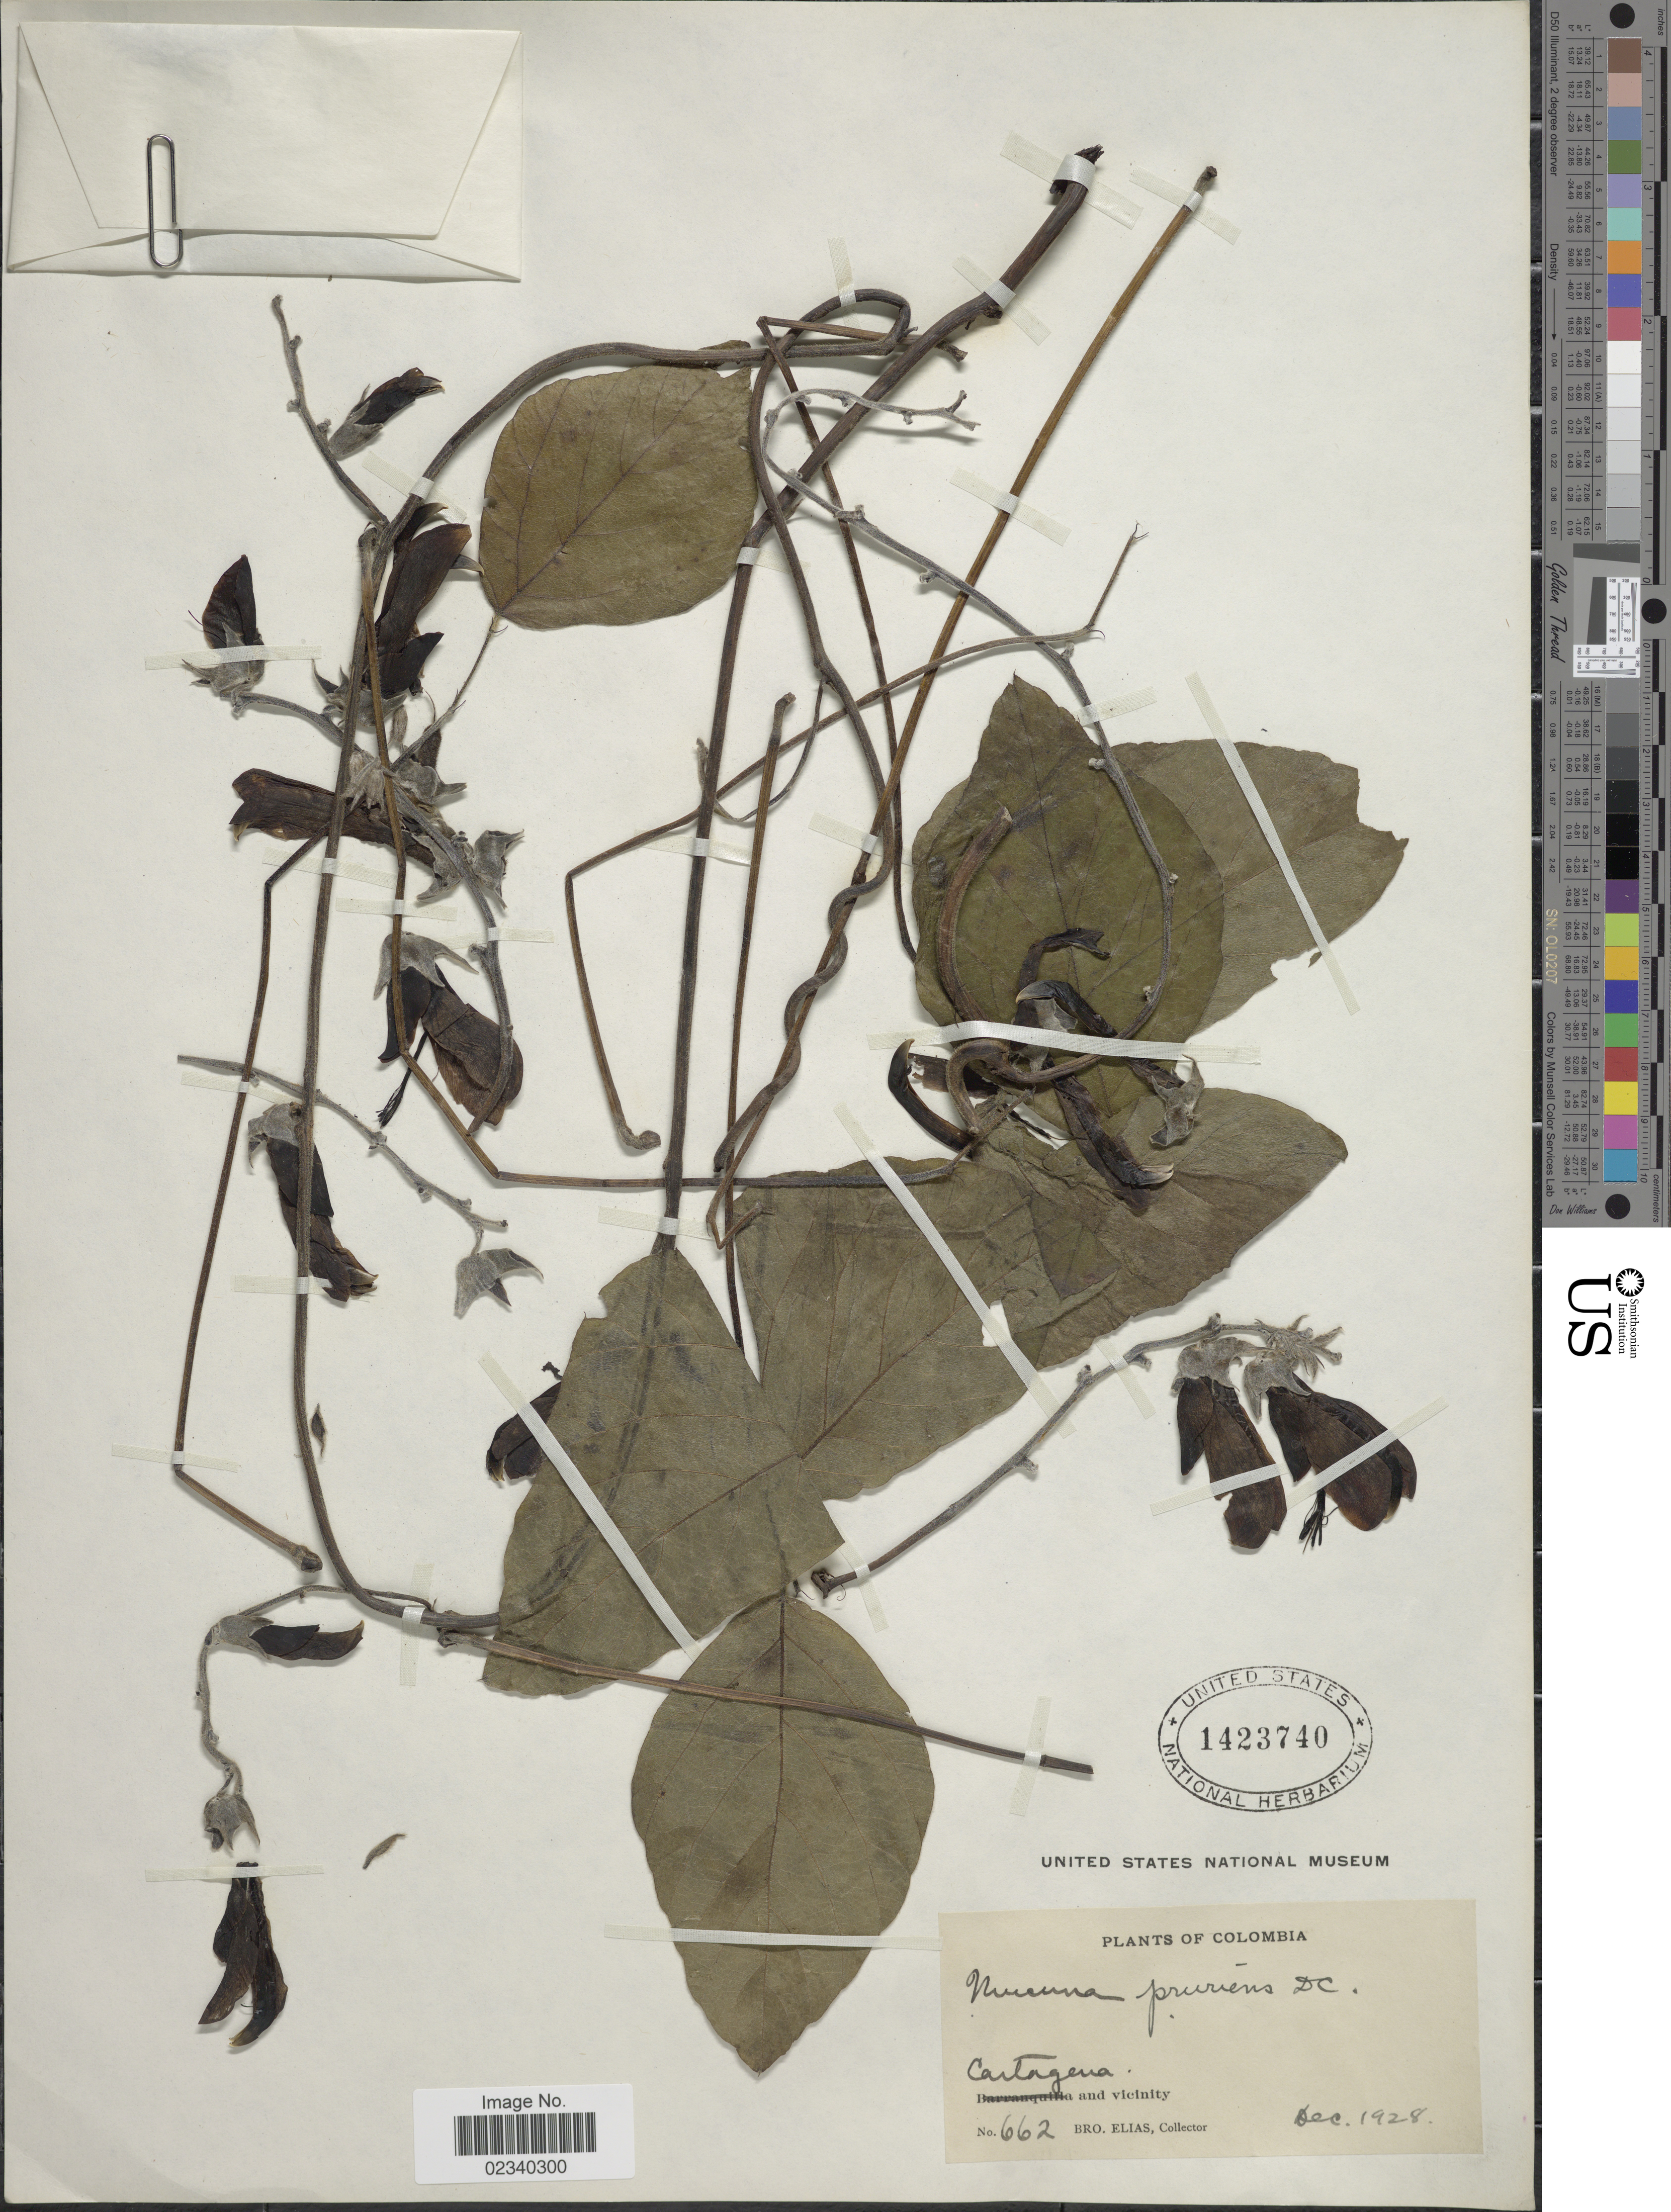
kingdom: Plantae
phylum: Tracheophyta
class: Magnoliopsida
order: Fabales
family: Fabaceae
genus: Mucuna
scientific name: Mucuna pruriens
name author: (L.) DC.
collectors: Bro. Elias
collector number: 662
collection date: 1928-12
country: Colombia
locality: Cartagena and vicinity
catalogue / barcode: US 1423740